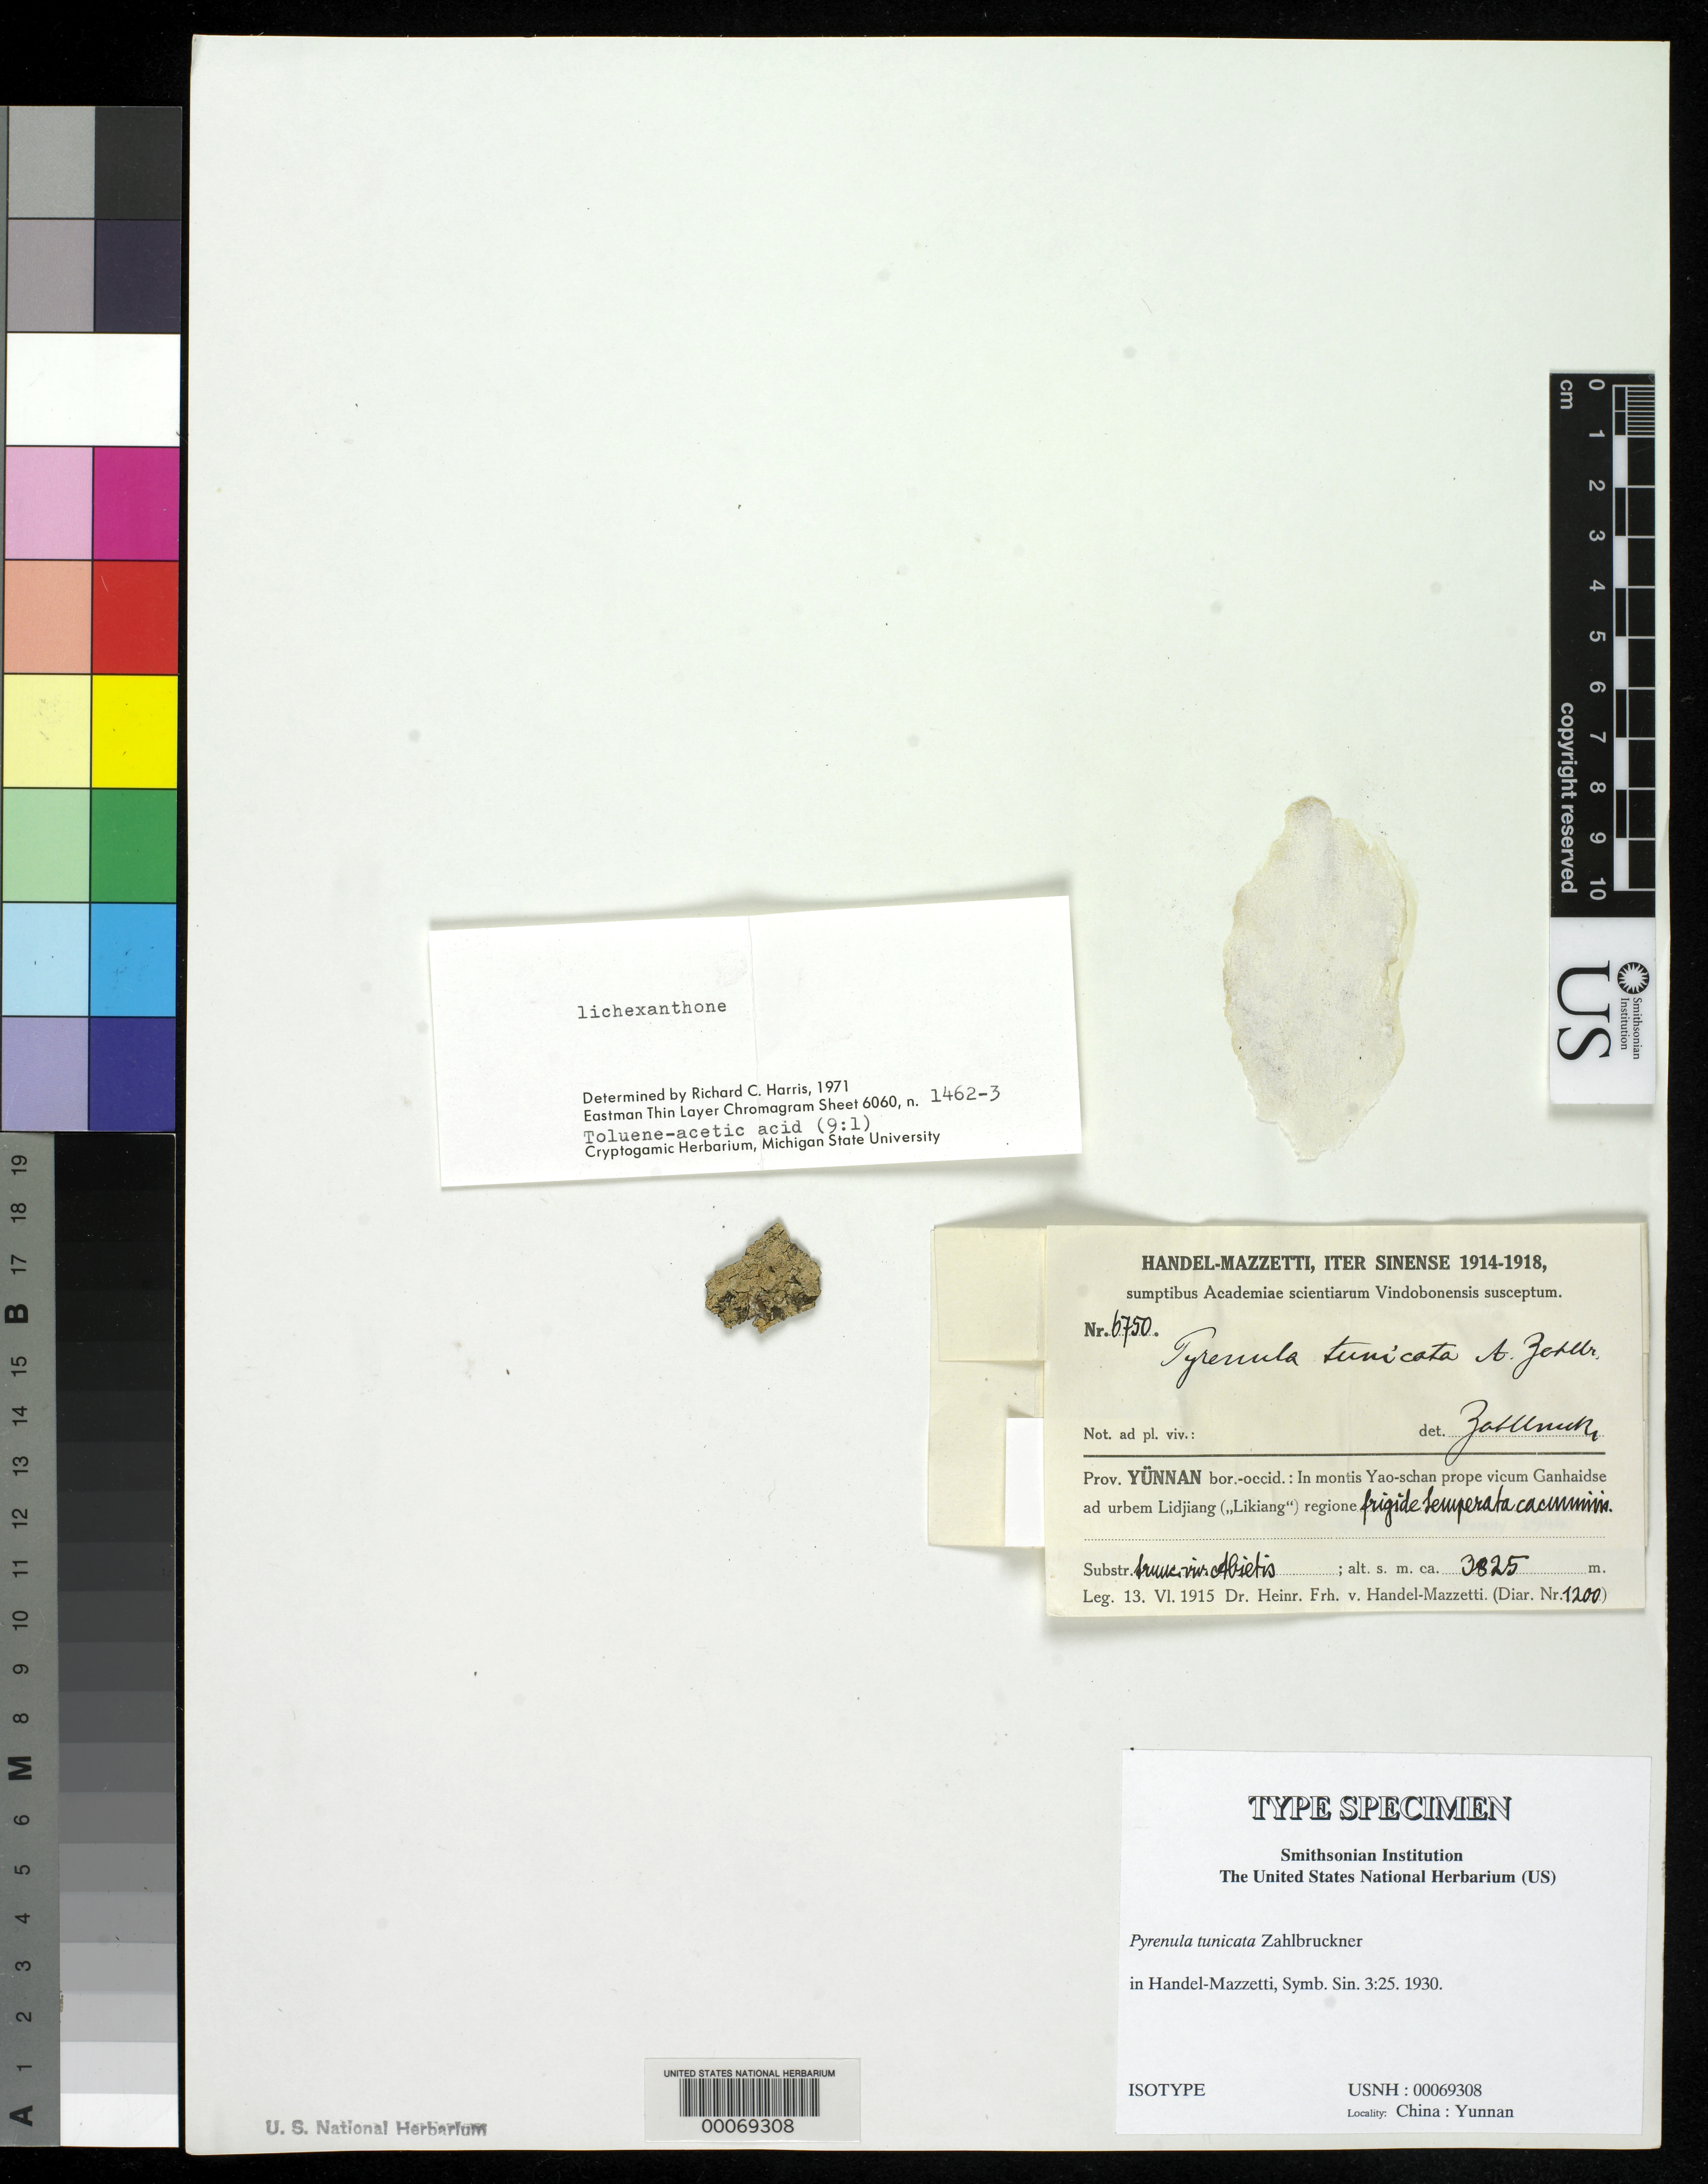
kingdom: Fungi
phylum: Ascomycota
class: Eurotiomycetes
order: Pyrenulales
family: Pyrenulaceae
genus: Pyrenula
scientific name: Pyrenula tunicata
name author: Zahlbr. in Hand.-Mazz.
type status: Isotype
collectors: H. Handel-Mazzetti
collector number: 6750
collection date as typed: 13 Jun 1915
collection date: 1915-06-13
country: China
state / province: Yunnan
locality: In montis Yao-Schan prope vicum Ganhaidse ad urbem Lidjiang. [On Yao-Schan Mountain near village of Ganhaidse near city of Lidjiang.]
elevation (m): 3825